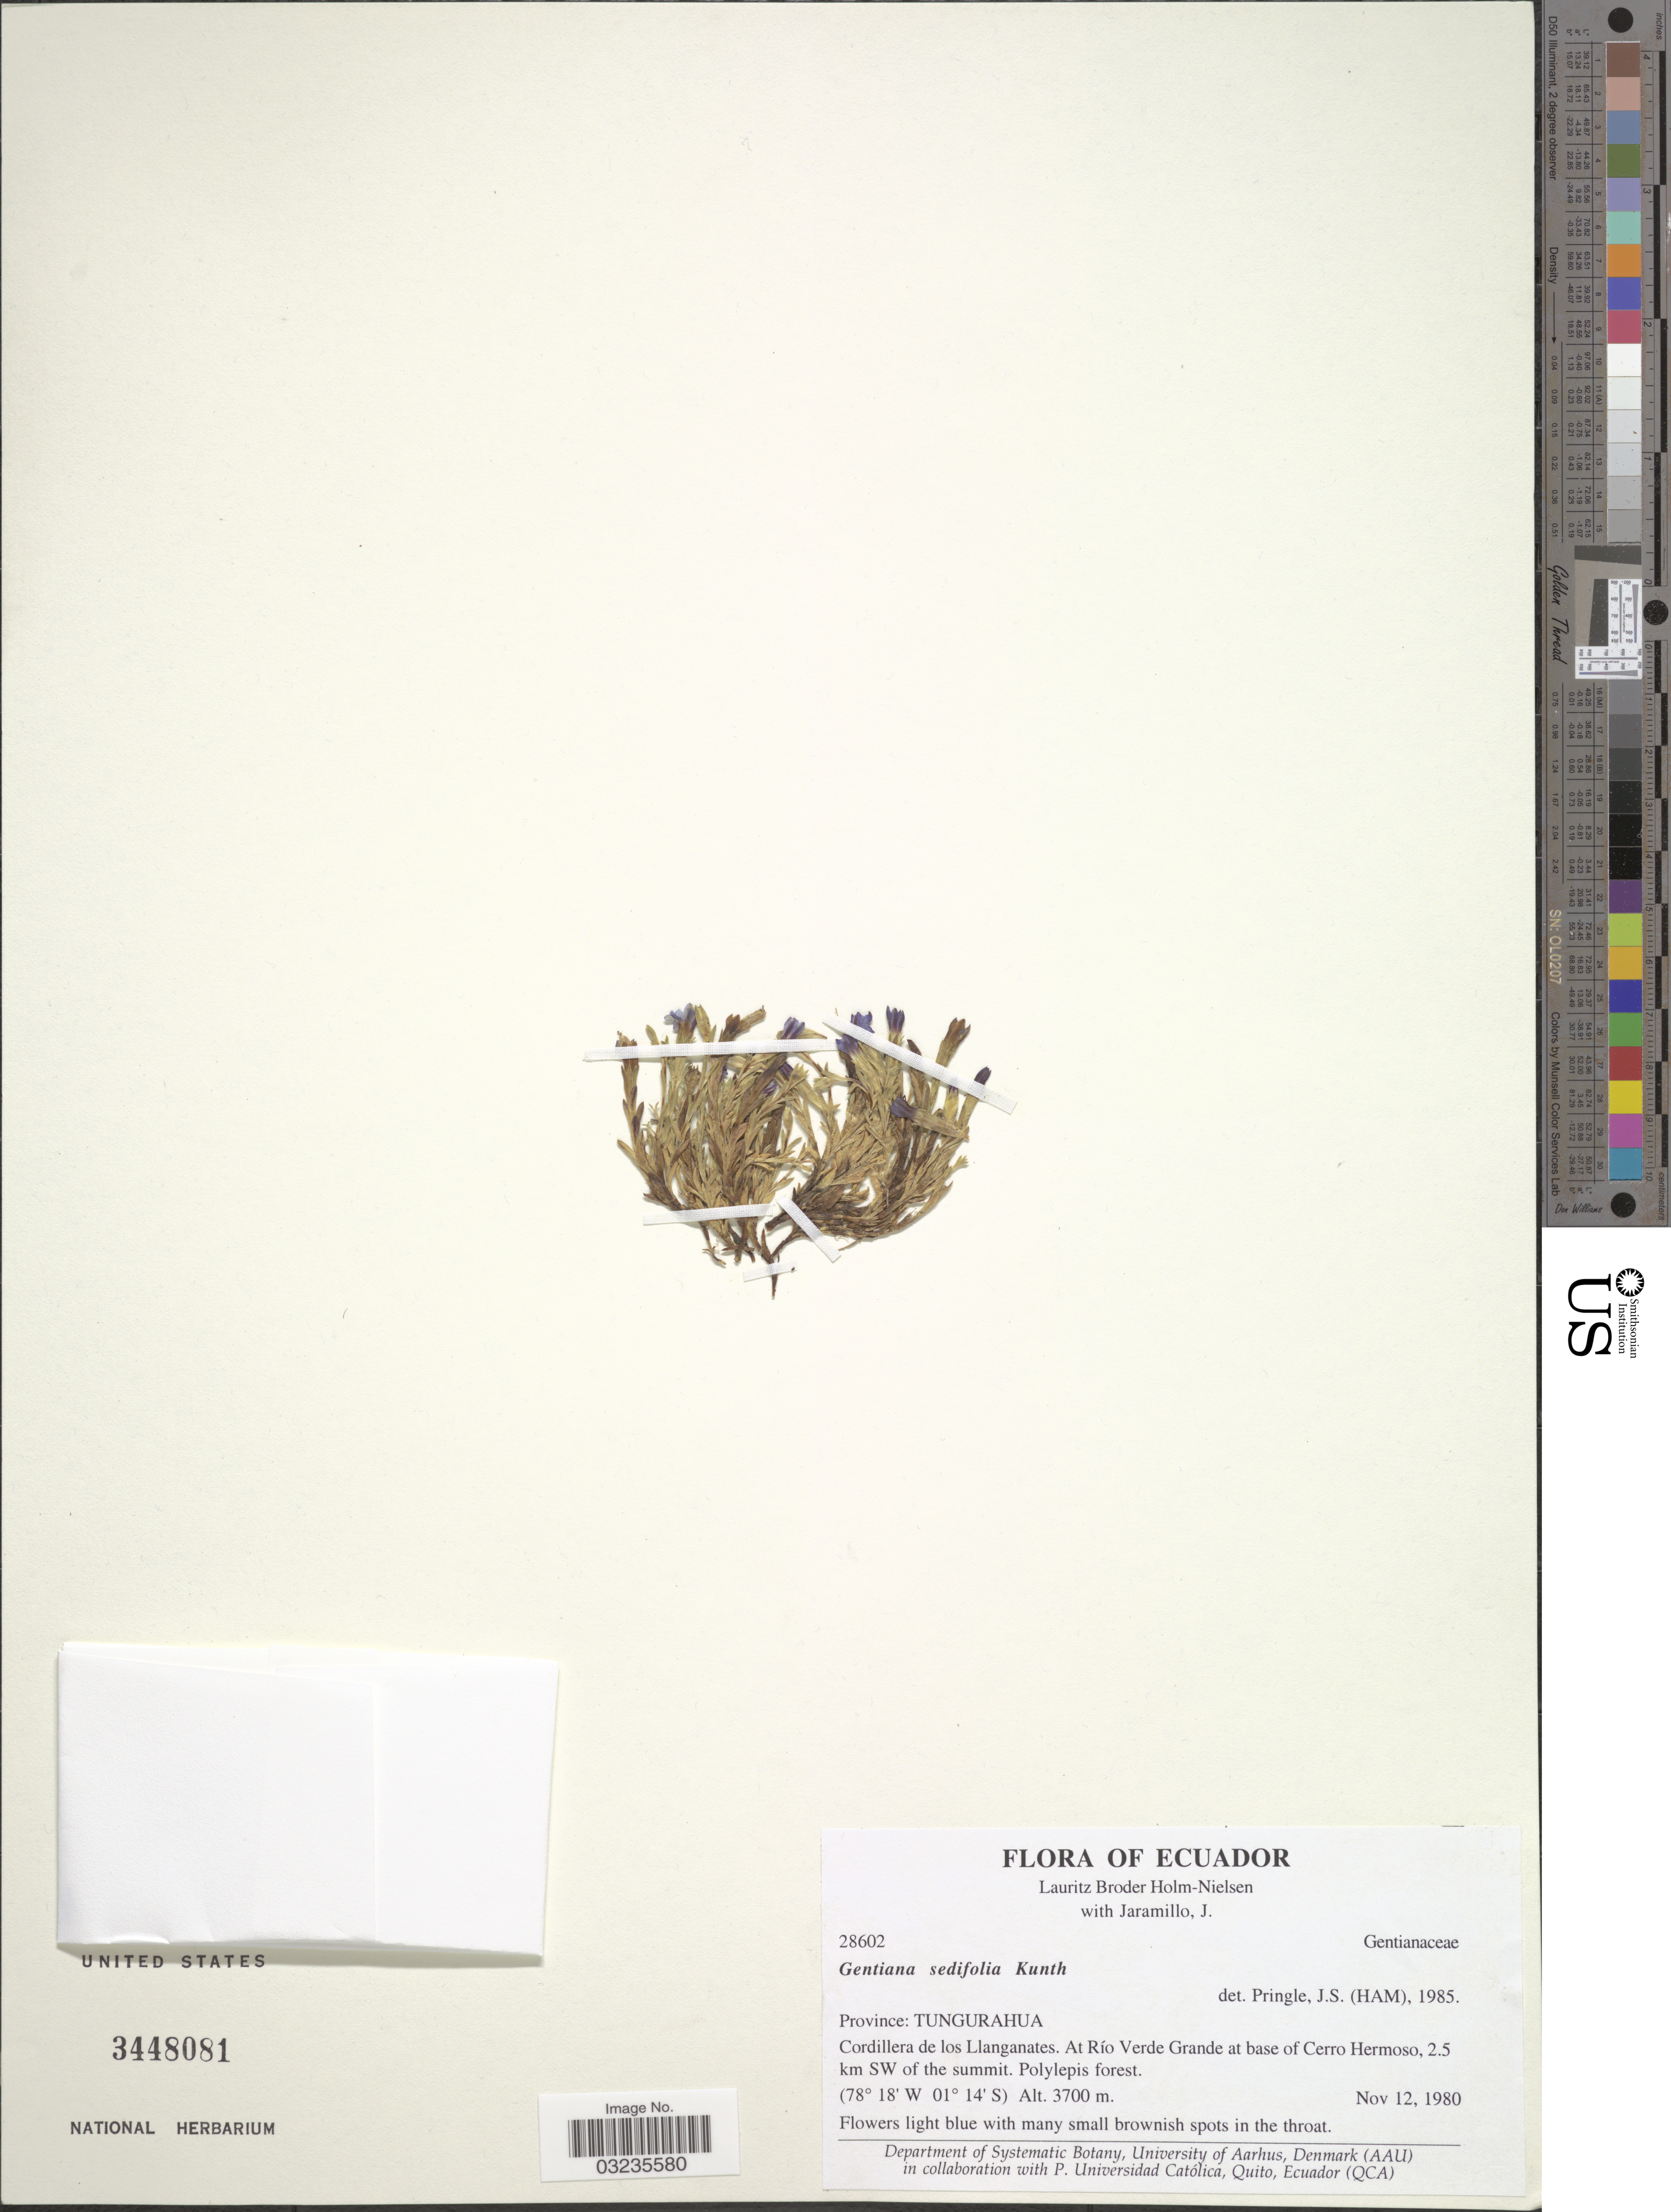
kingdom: Plantae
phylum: Tracheophyta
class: Magnoliopsida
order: Gentianales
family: Gentianaceae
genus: Gentiana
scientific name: Gentiana sedifolia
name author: Kunth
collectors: L. B. Holm-Nielsen & J. Jaramillo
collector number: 28602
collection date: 1980-11-12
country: Ecuador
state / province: Tungurahua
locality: Cordillera de los Llanganates. At Río Verde Grande at base of Cerro Hermoso, 2.5 km SW of the summit.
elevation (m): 3700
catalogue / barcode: US 3448081